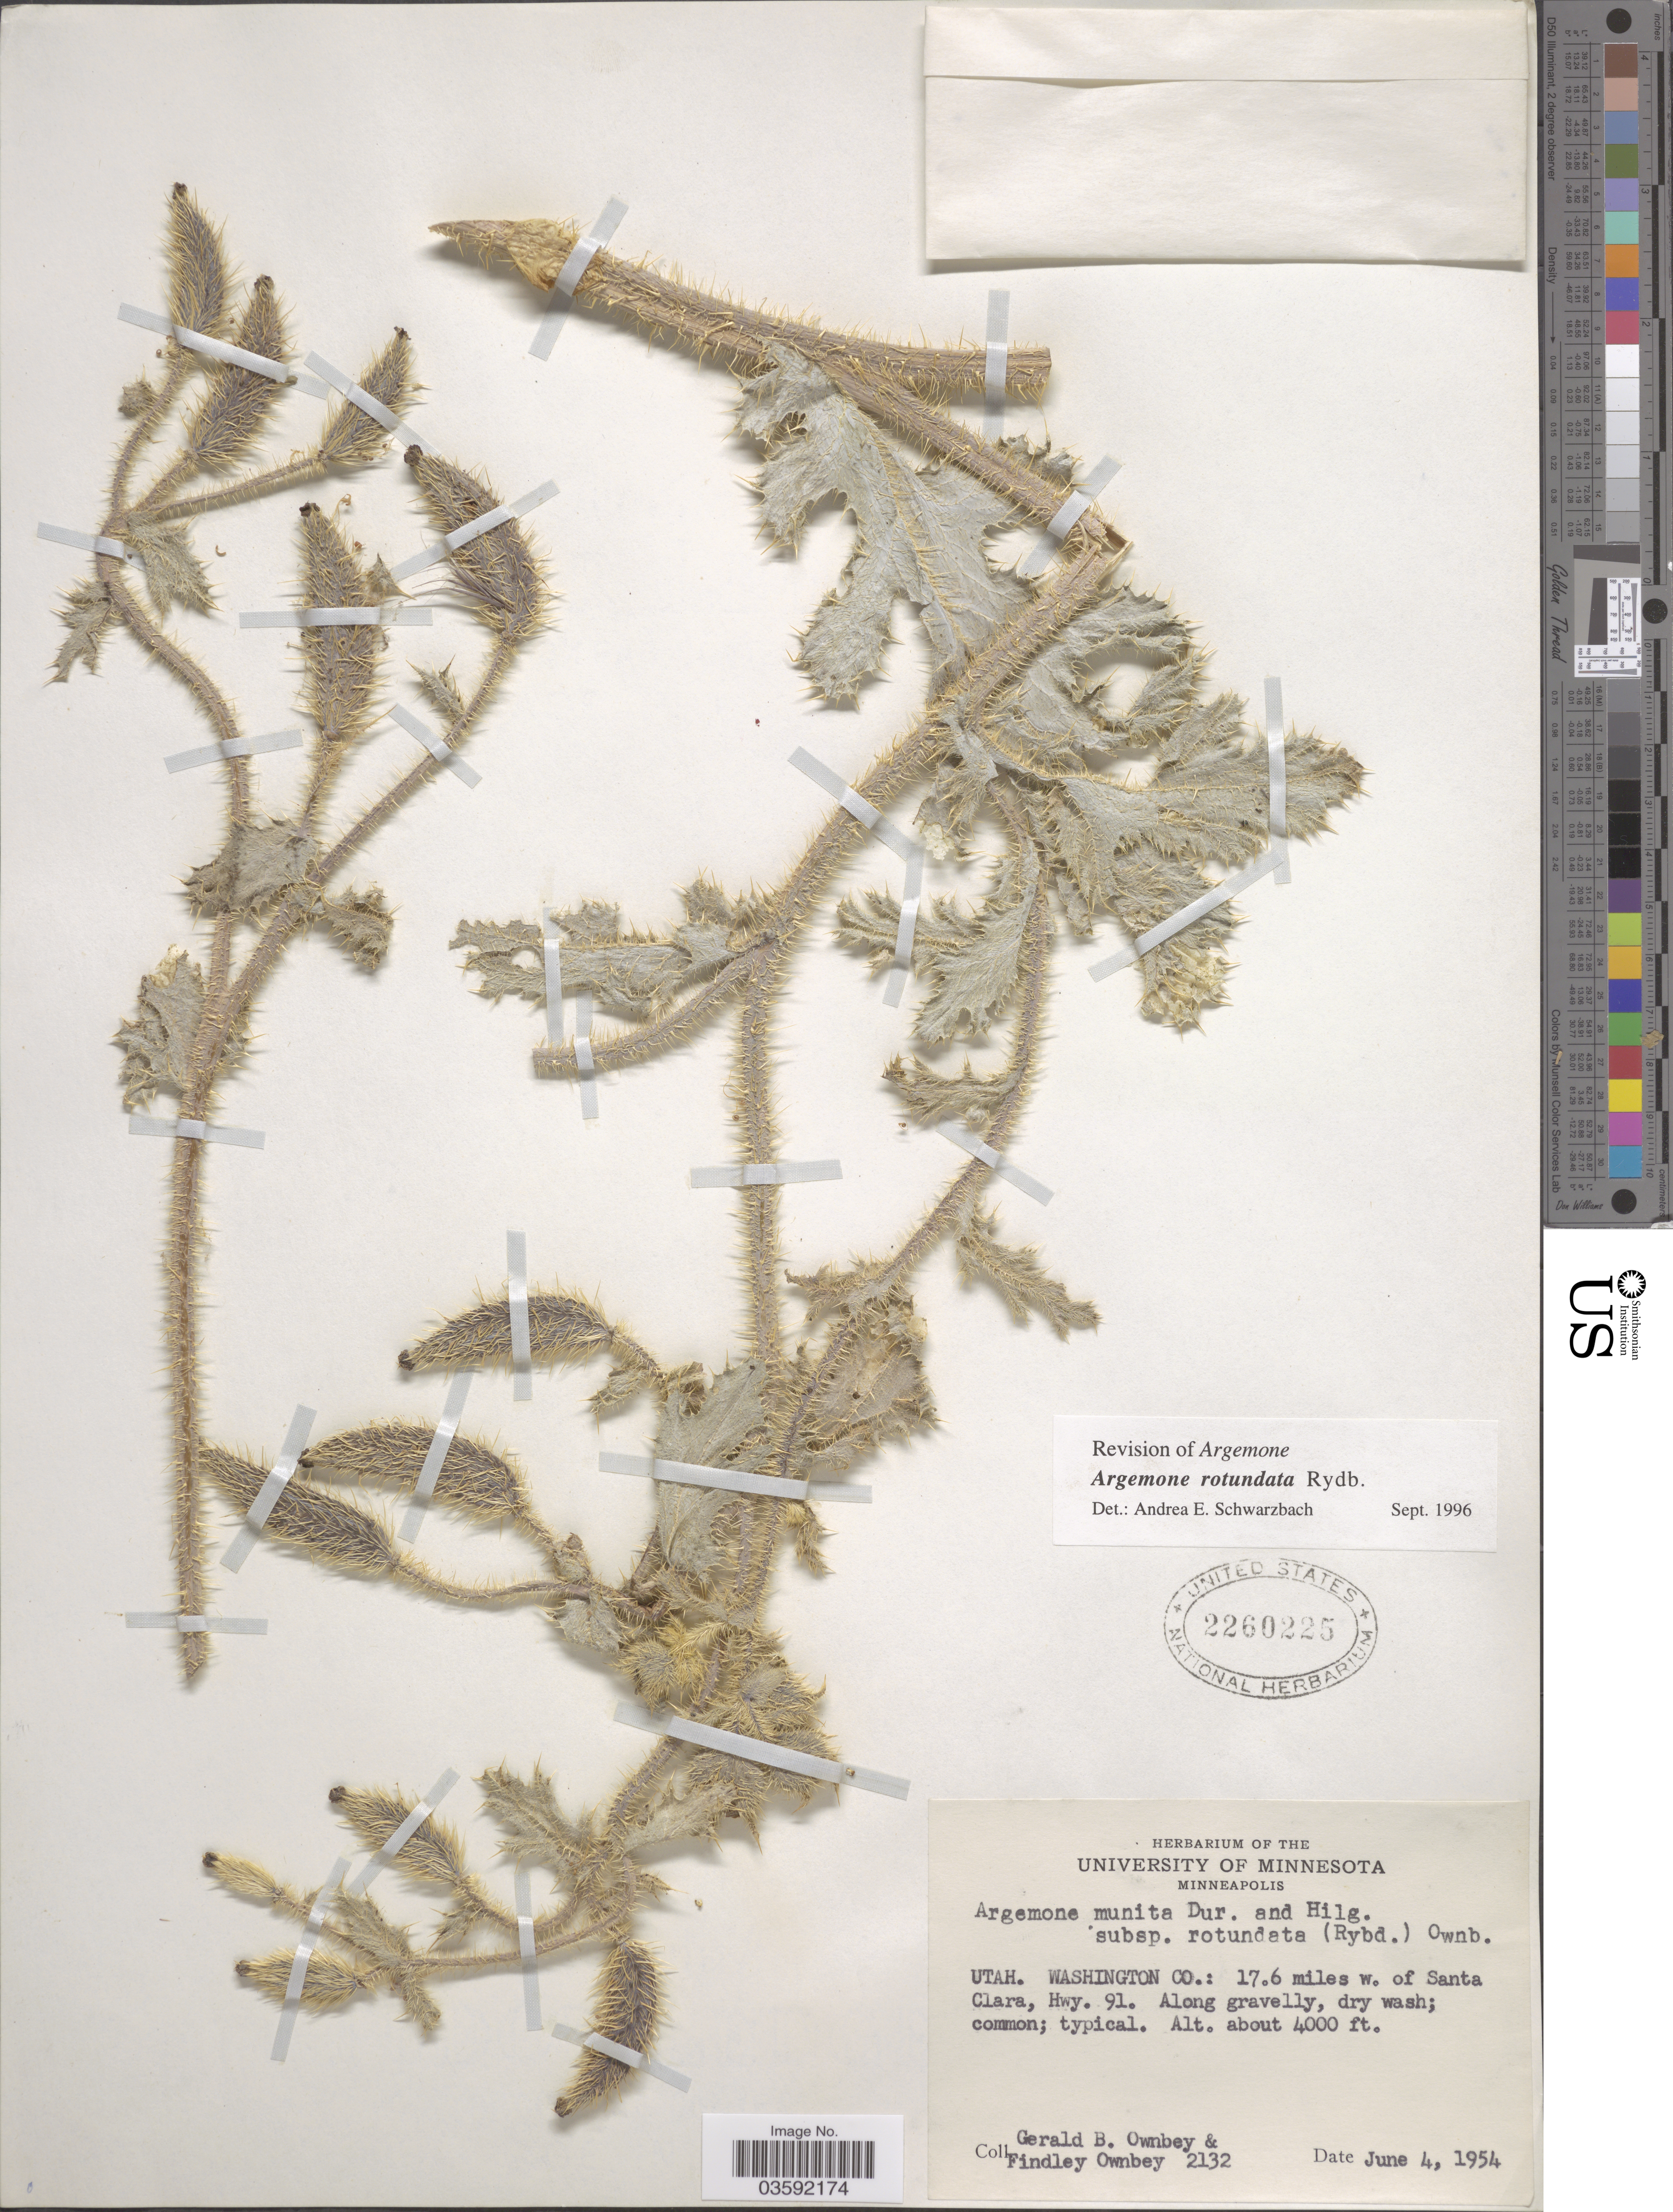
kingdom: Plantae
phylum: Tracheophyta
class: Magnoliopsida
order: Ranunculales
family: Papaveraceae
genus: Argemone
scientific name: Argemone rotundata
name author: Rydb.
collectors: G. B. Ownbey & F. Ownbey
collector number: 2132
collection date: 1954-06-04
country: United States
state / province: Utah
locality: Washington Co.: 17.6 miles w. of Santa Clara. Hwy. 91.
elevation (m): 1219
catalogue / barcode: US 2260225